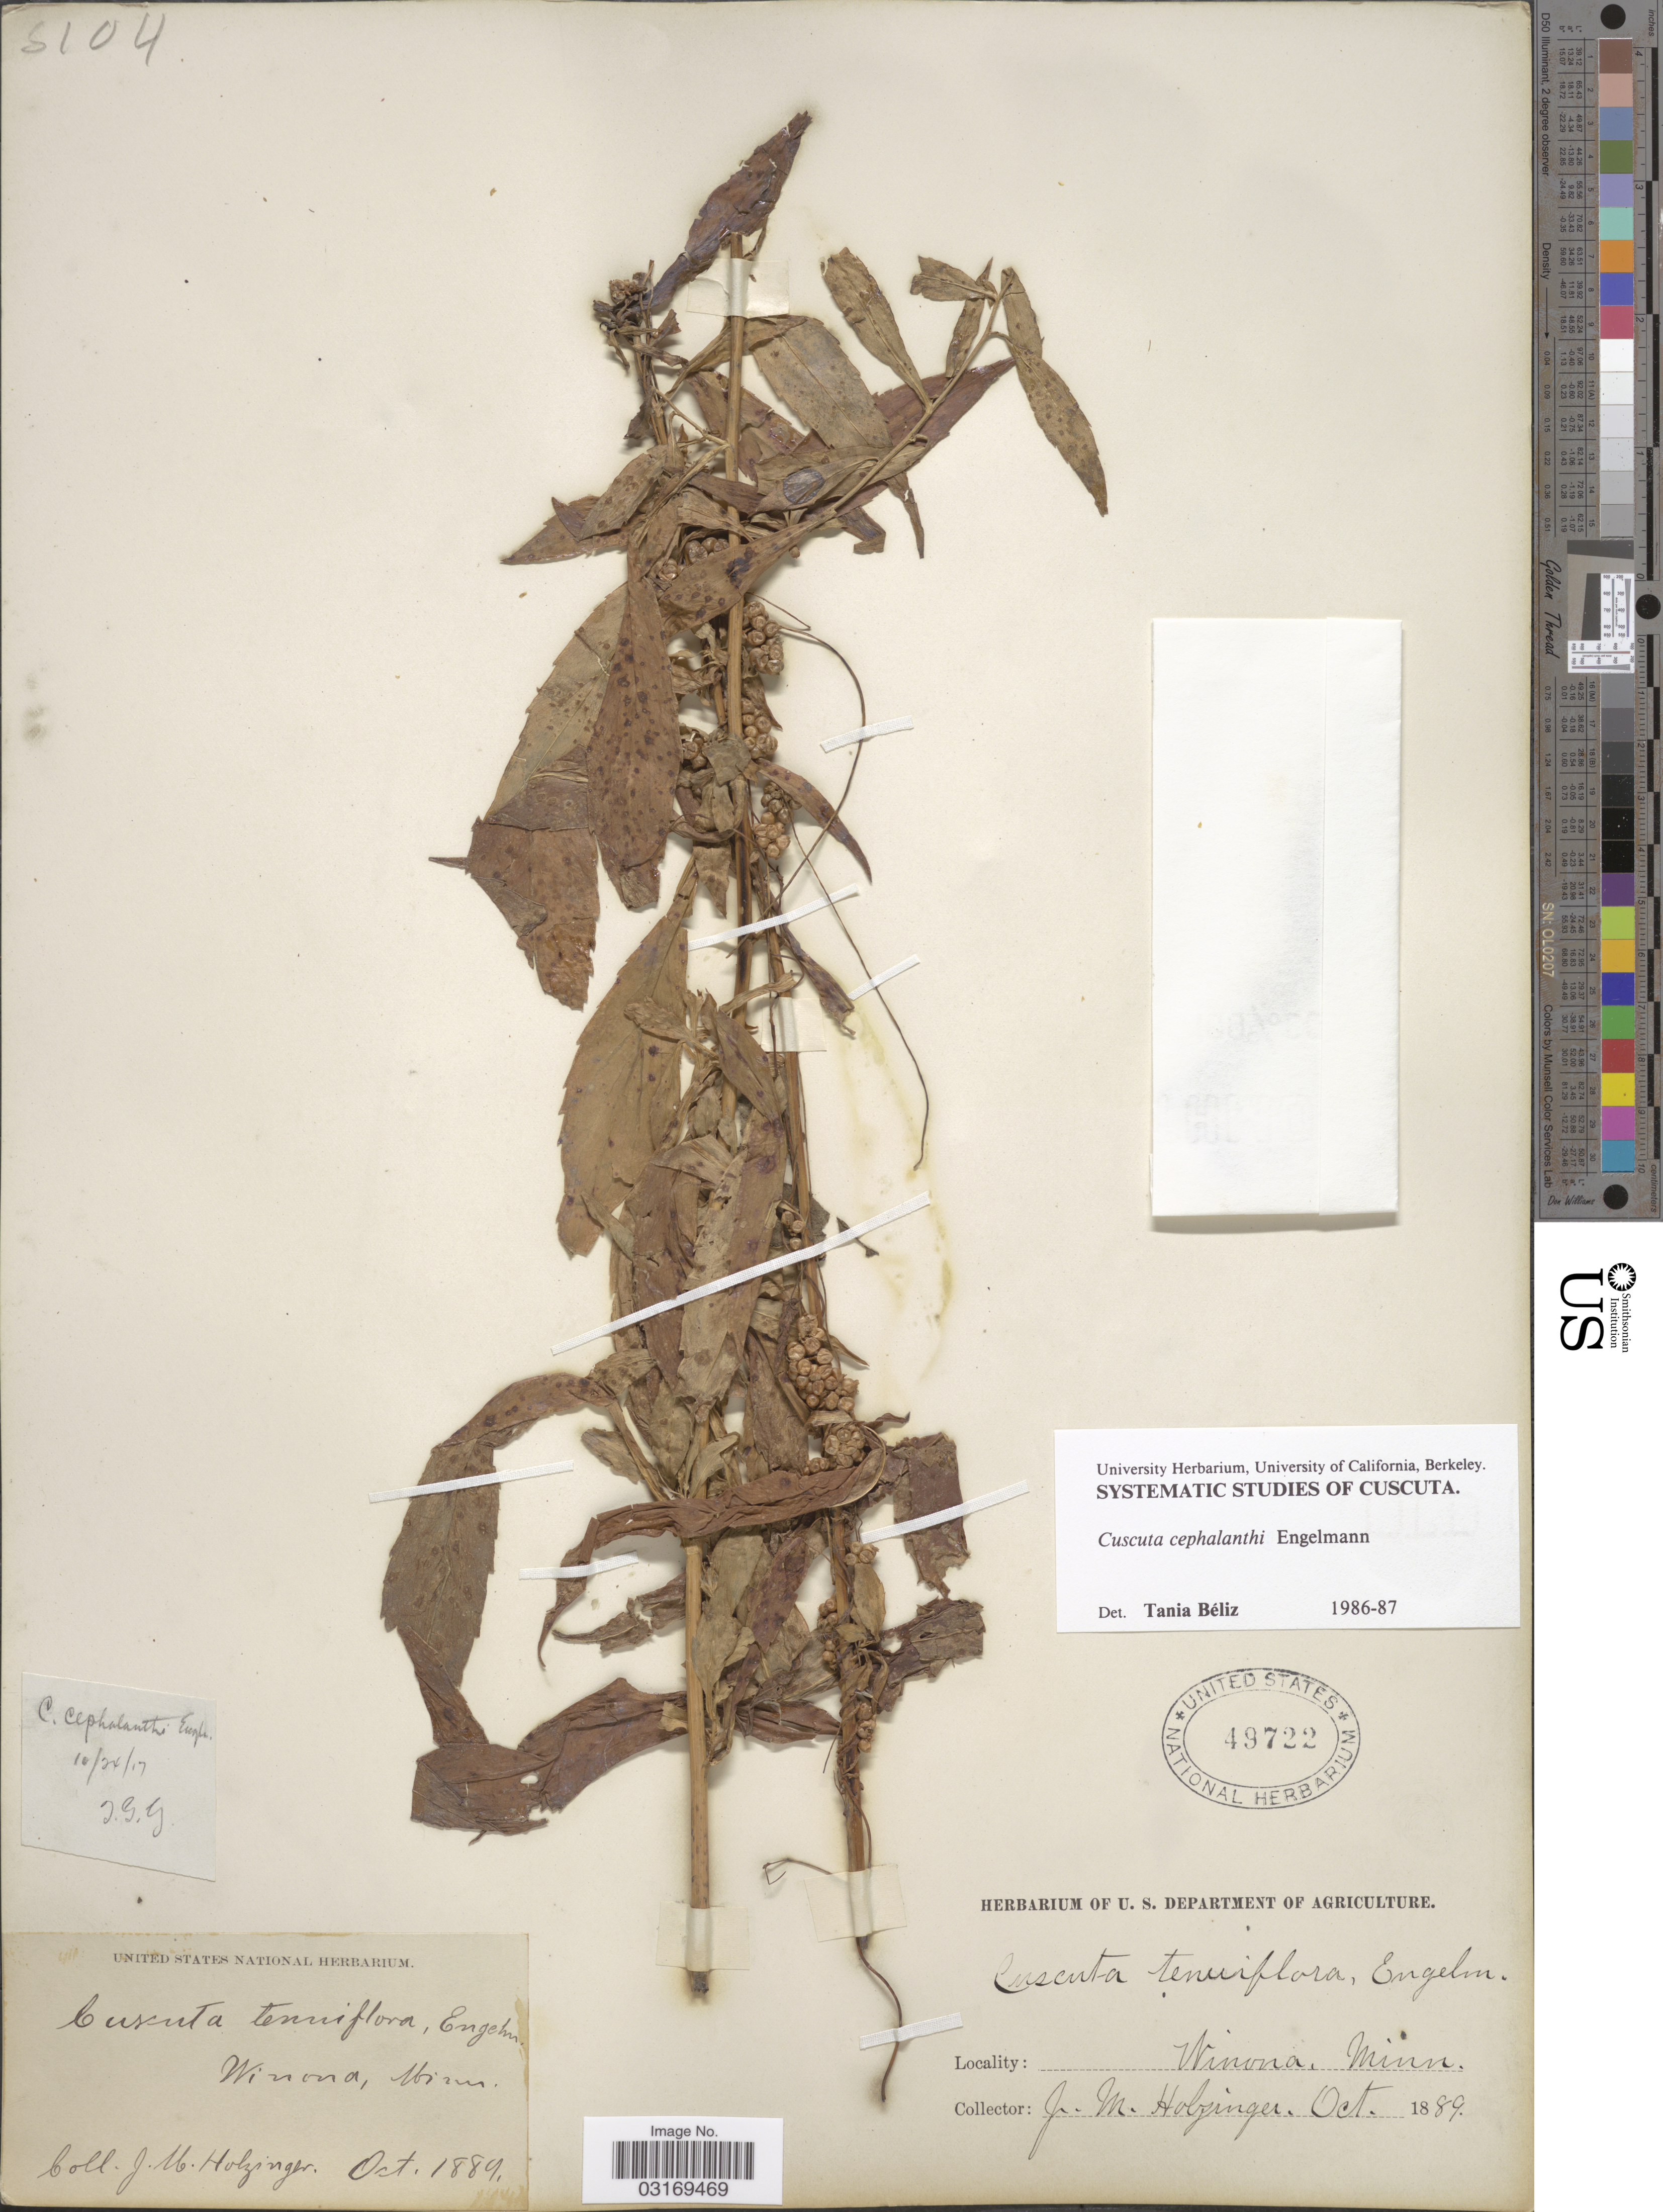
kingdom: Plantae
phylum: Tracheophyta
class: Magnoliopsida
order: Solanales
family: Convolvulaceae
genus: Cuscuta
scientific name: Cuscuta cephalanthi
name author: Engelm.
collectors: J. M. Holzinger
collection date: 1889-10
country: United States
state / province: Minnesota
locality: Winona.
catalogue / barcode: US 49722